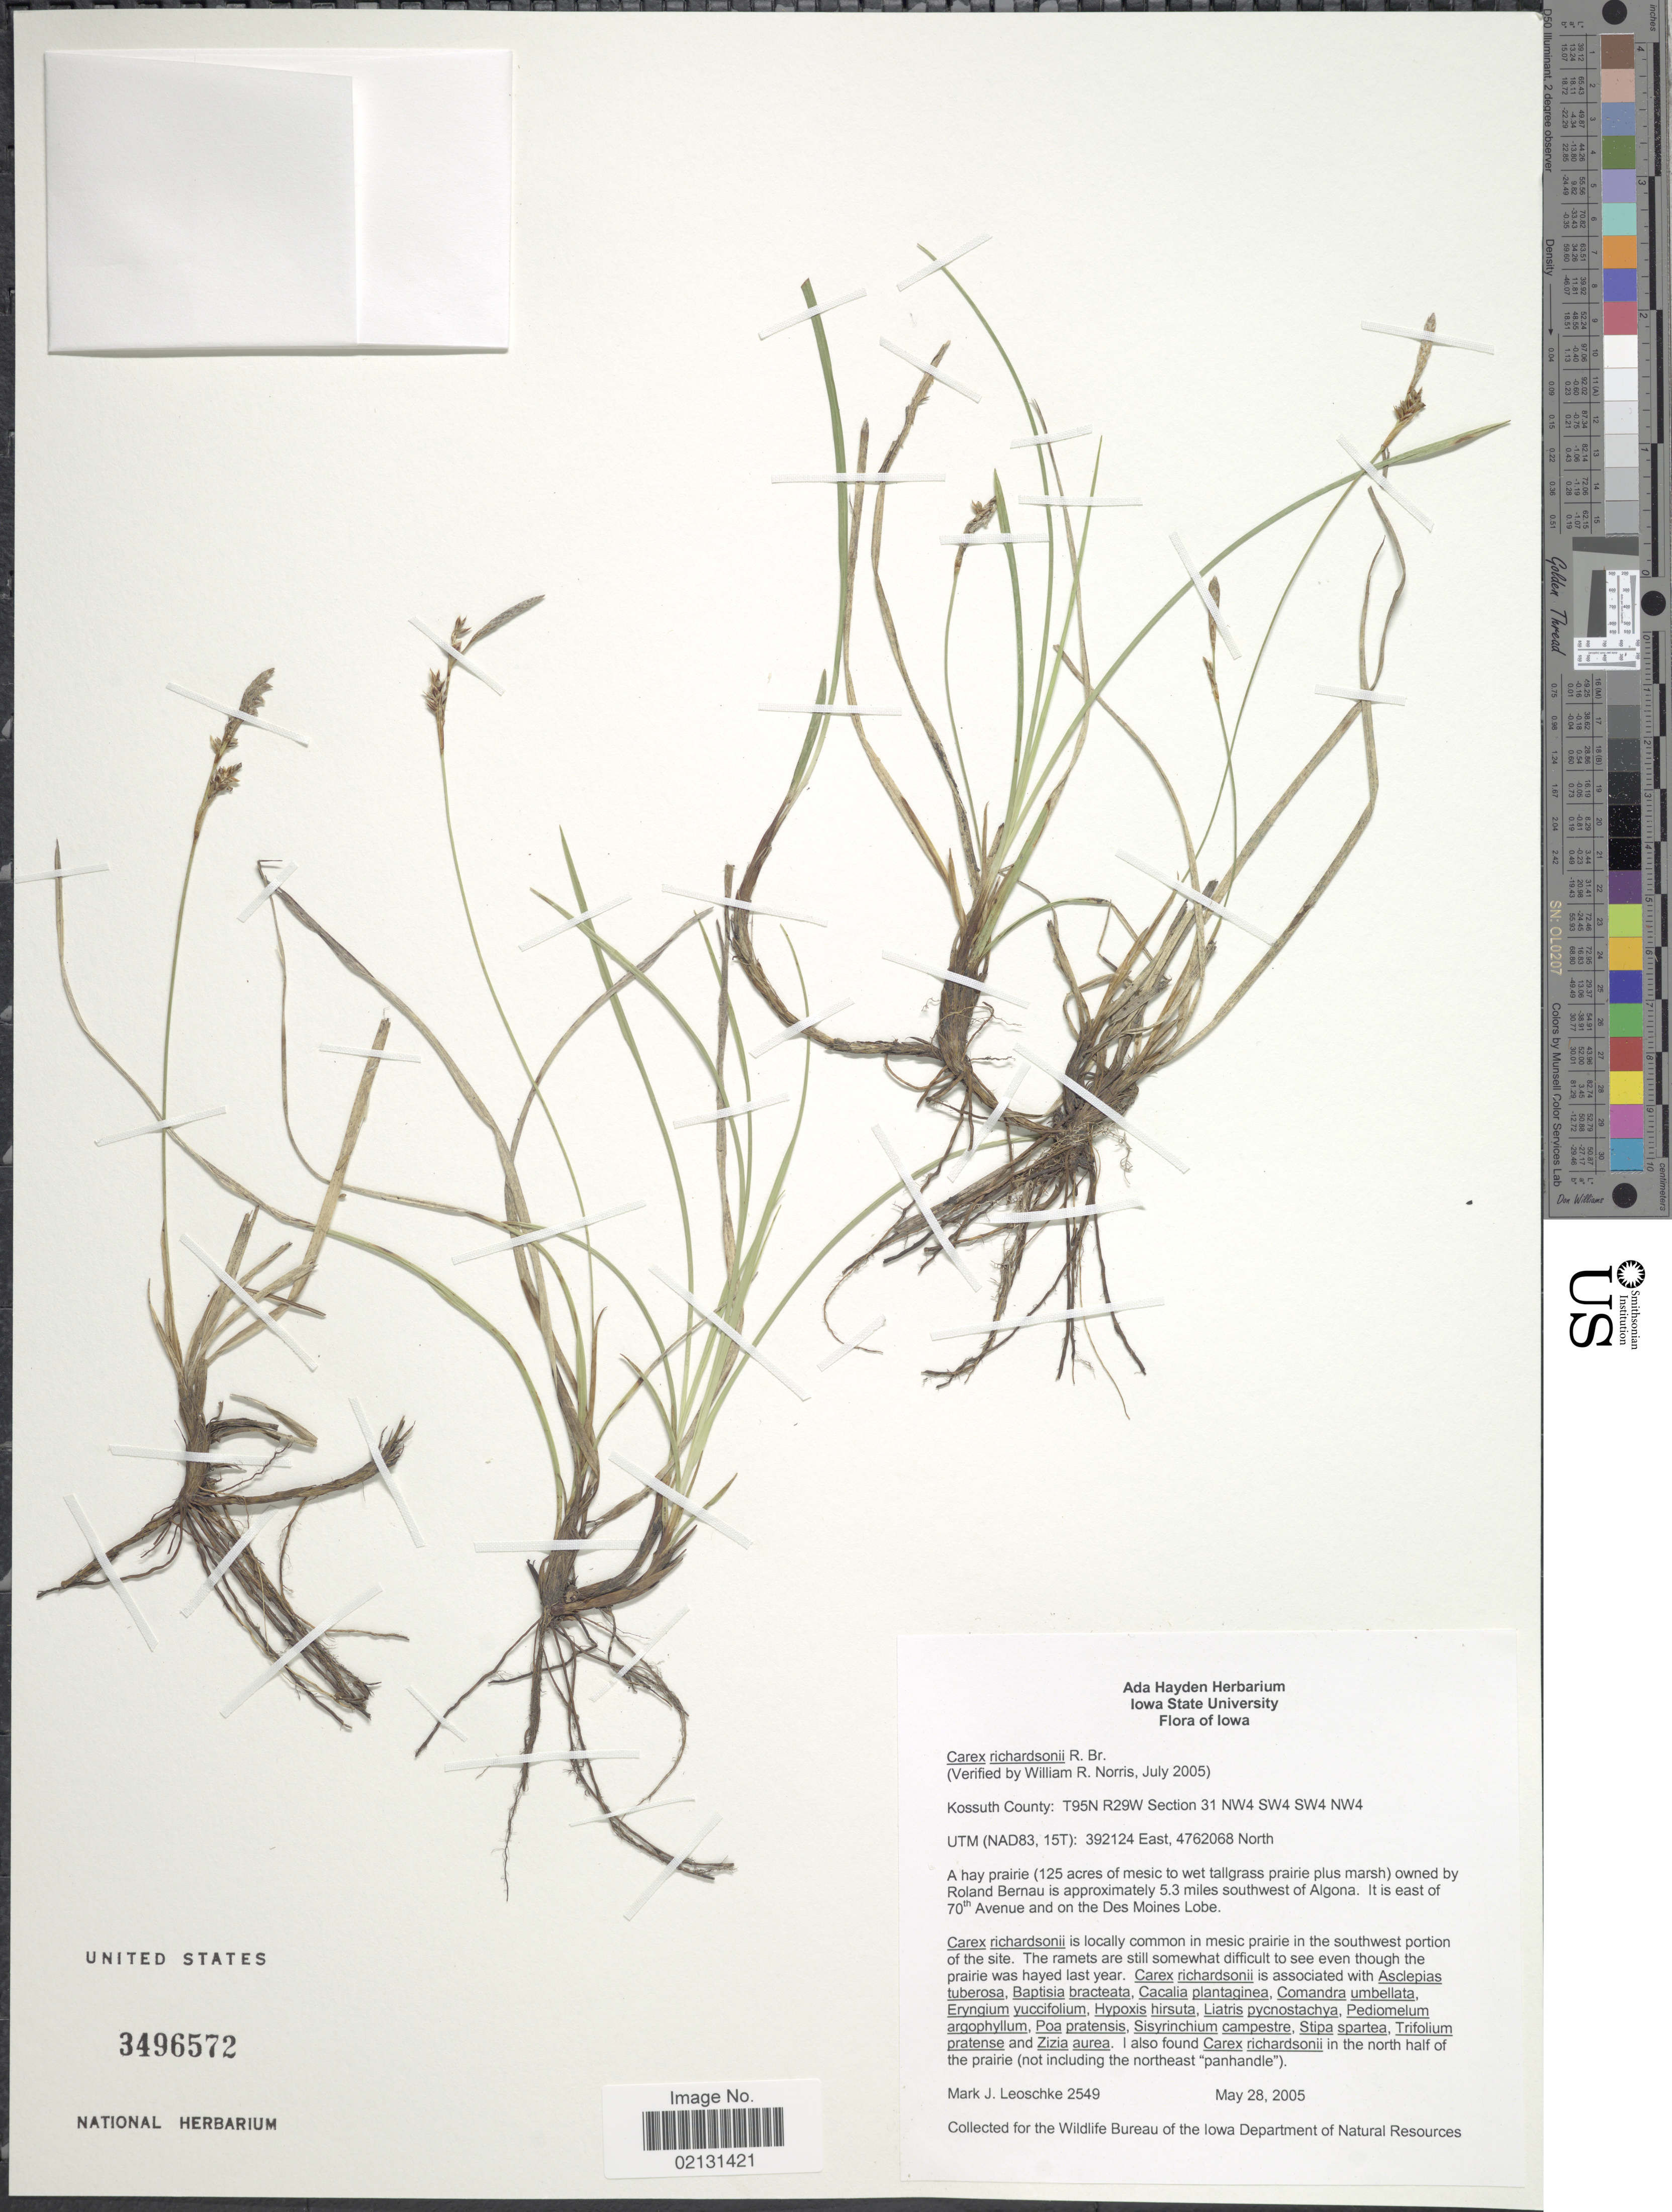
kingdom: Plantae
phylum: Tracheophyta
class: Liliopsida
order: Poales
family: Cyperaceae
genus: Carex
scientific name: Carex richardsonii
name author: R. Br.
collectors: M. J. Leoschke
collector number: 2549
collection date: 2005-05-28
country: United States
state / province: Iowa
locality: Kossuth County: T95N R29W Section 31 NW4 SW4 SW4 NW4, hay prairie is approximately 5.3 miles southwest of Algona, it is east of 70th Avenue and on the Des Moines Lobe.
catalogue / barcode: US 3496572